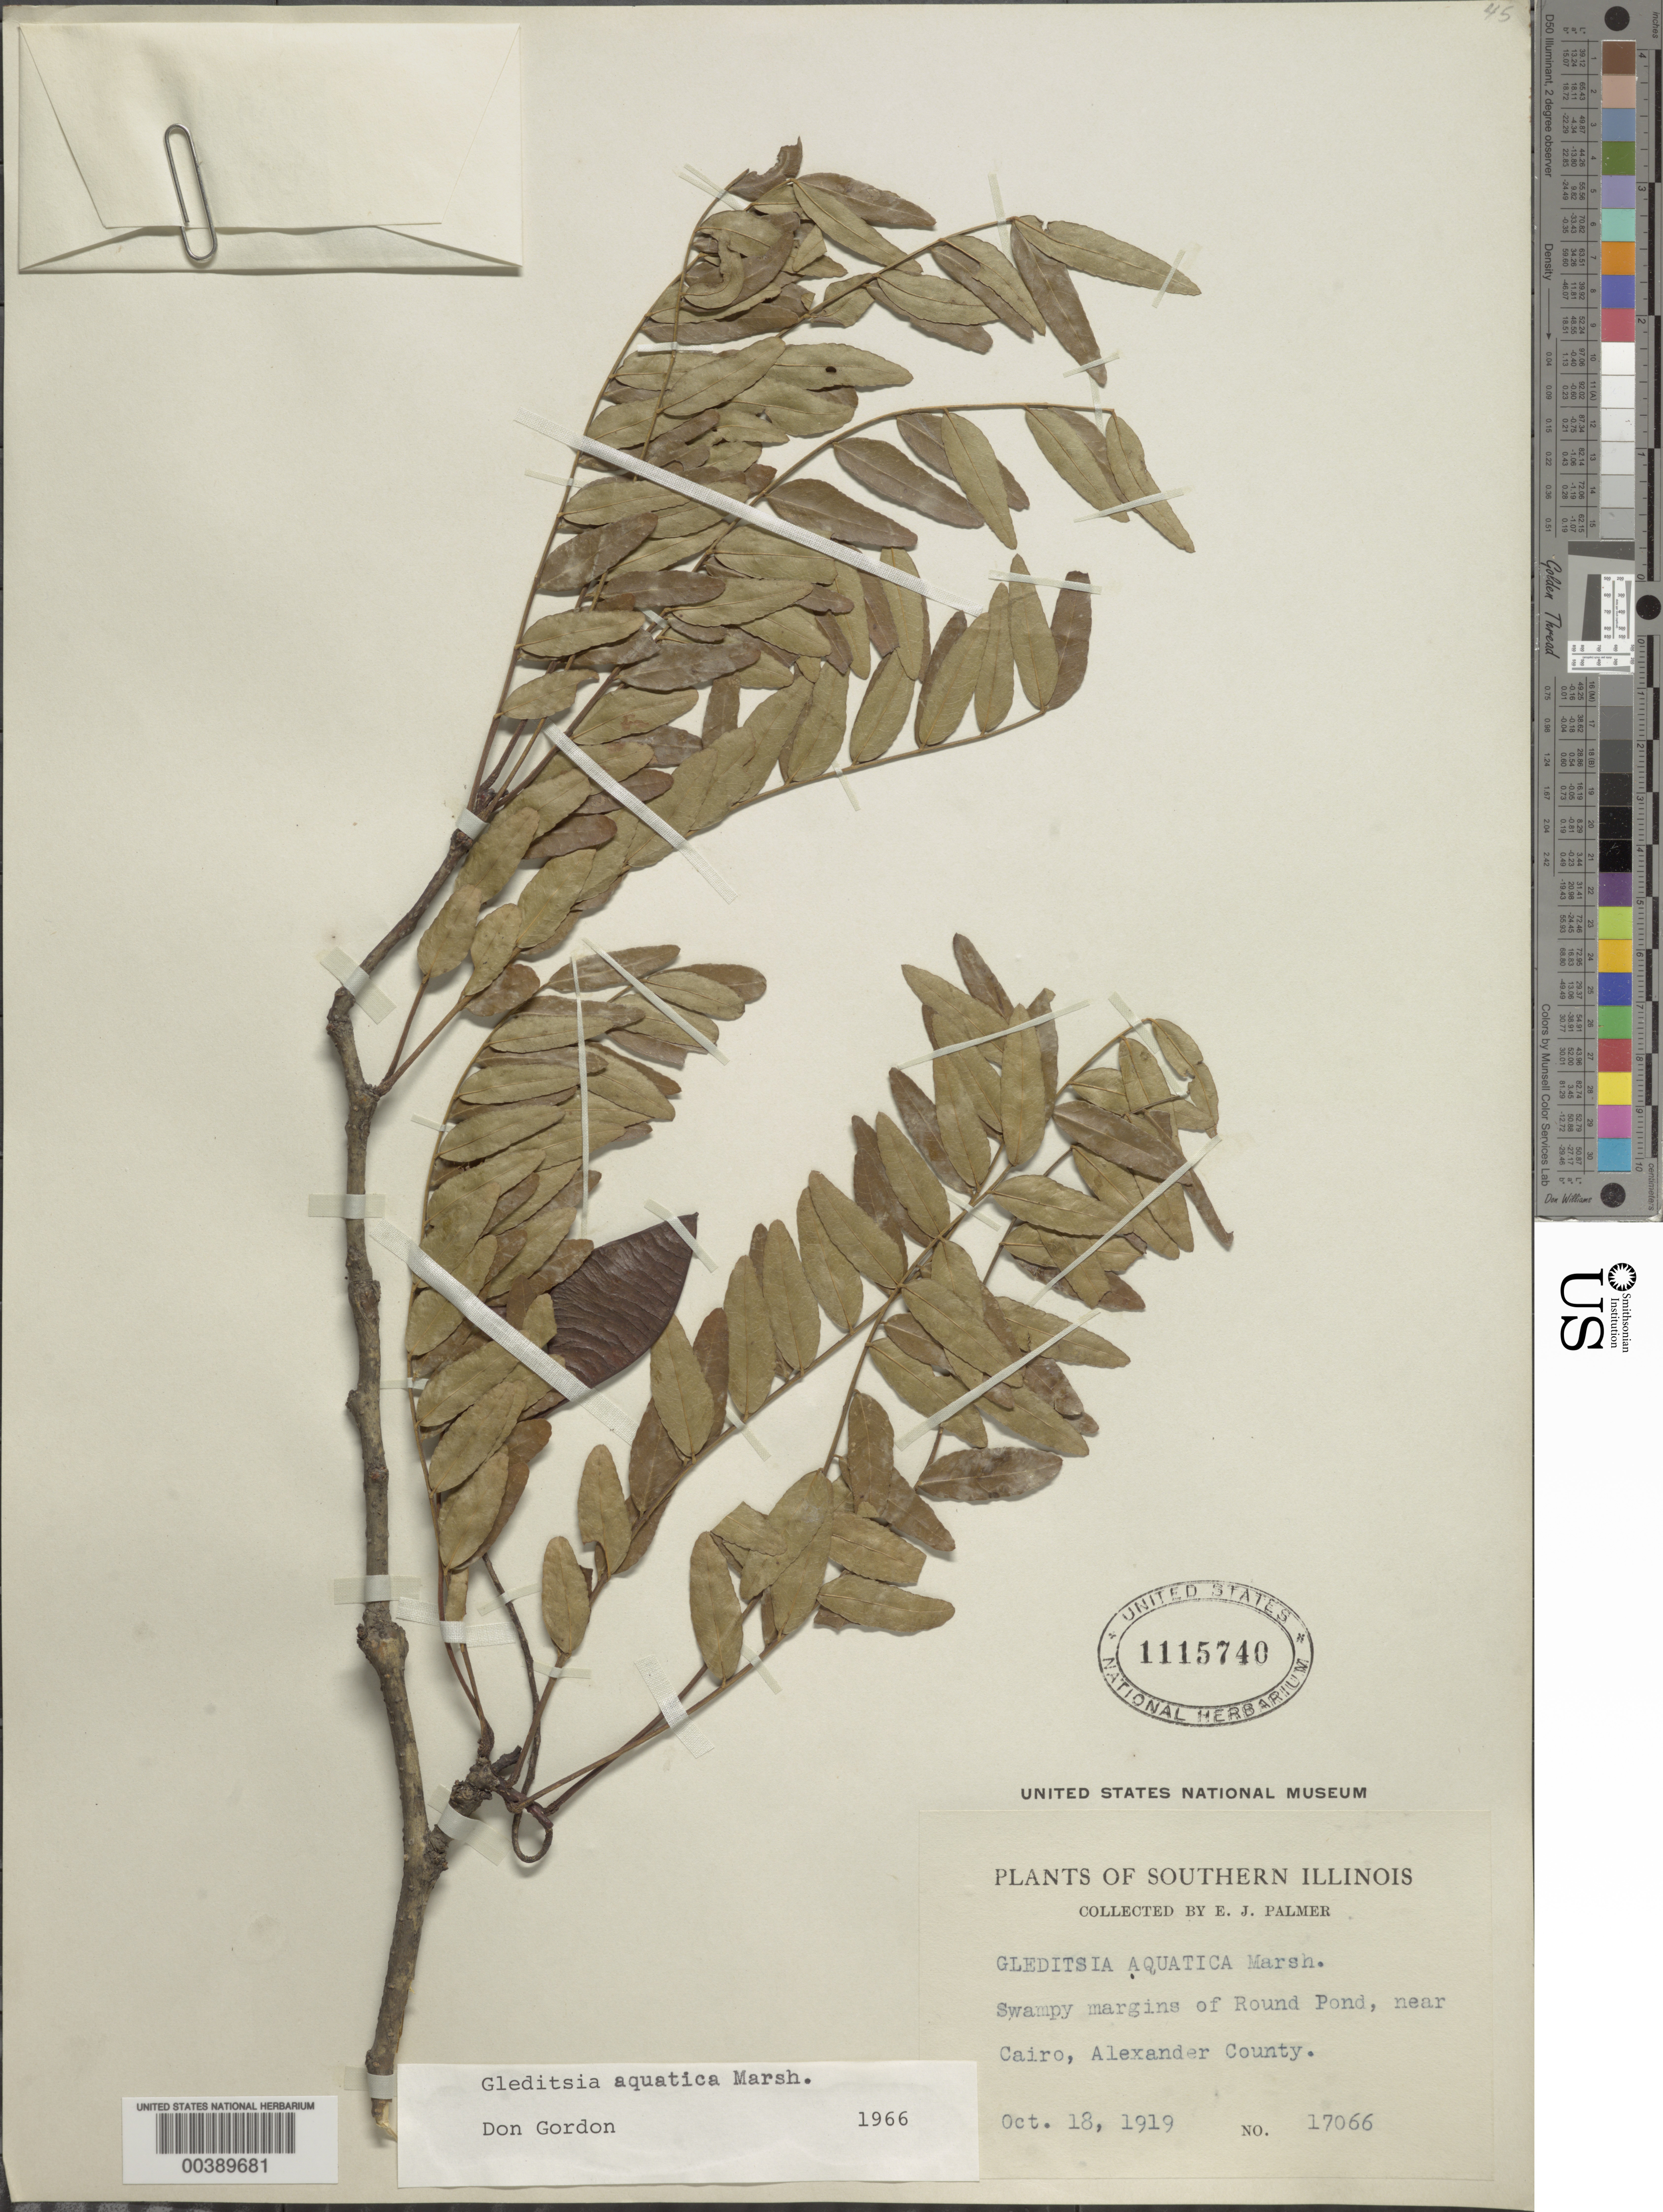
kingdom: Plantae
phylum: Tracheophyta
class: Magnoliopsida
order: Fabales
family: Fabaceae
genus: Gleditsia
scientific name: Gleditsia aquatica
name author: Marshall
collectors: E. J. Palmer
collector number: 17066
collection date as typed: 18 Oct 1919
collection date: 1919-10-18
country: United States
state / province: Illinois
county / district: Alexander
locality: Round pond, near cairo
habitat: Swampy margins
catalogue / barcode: US 1115740